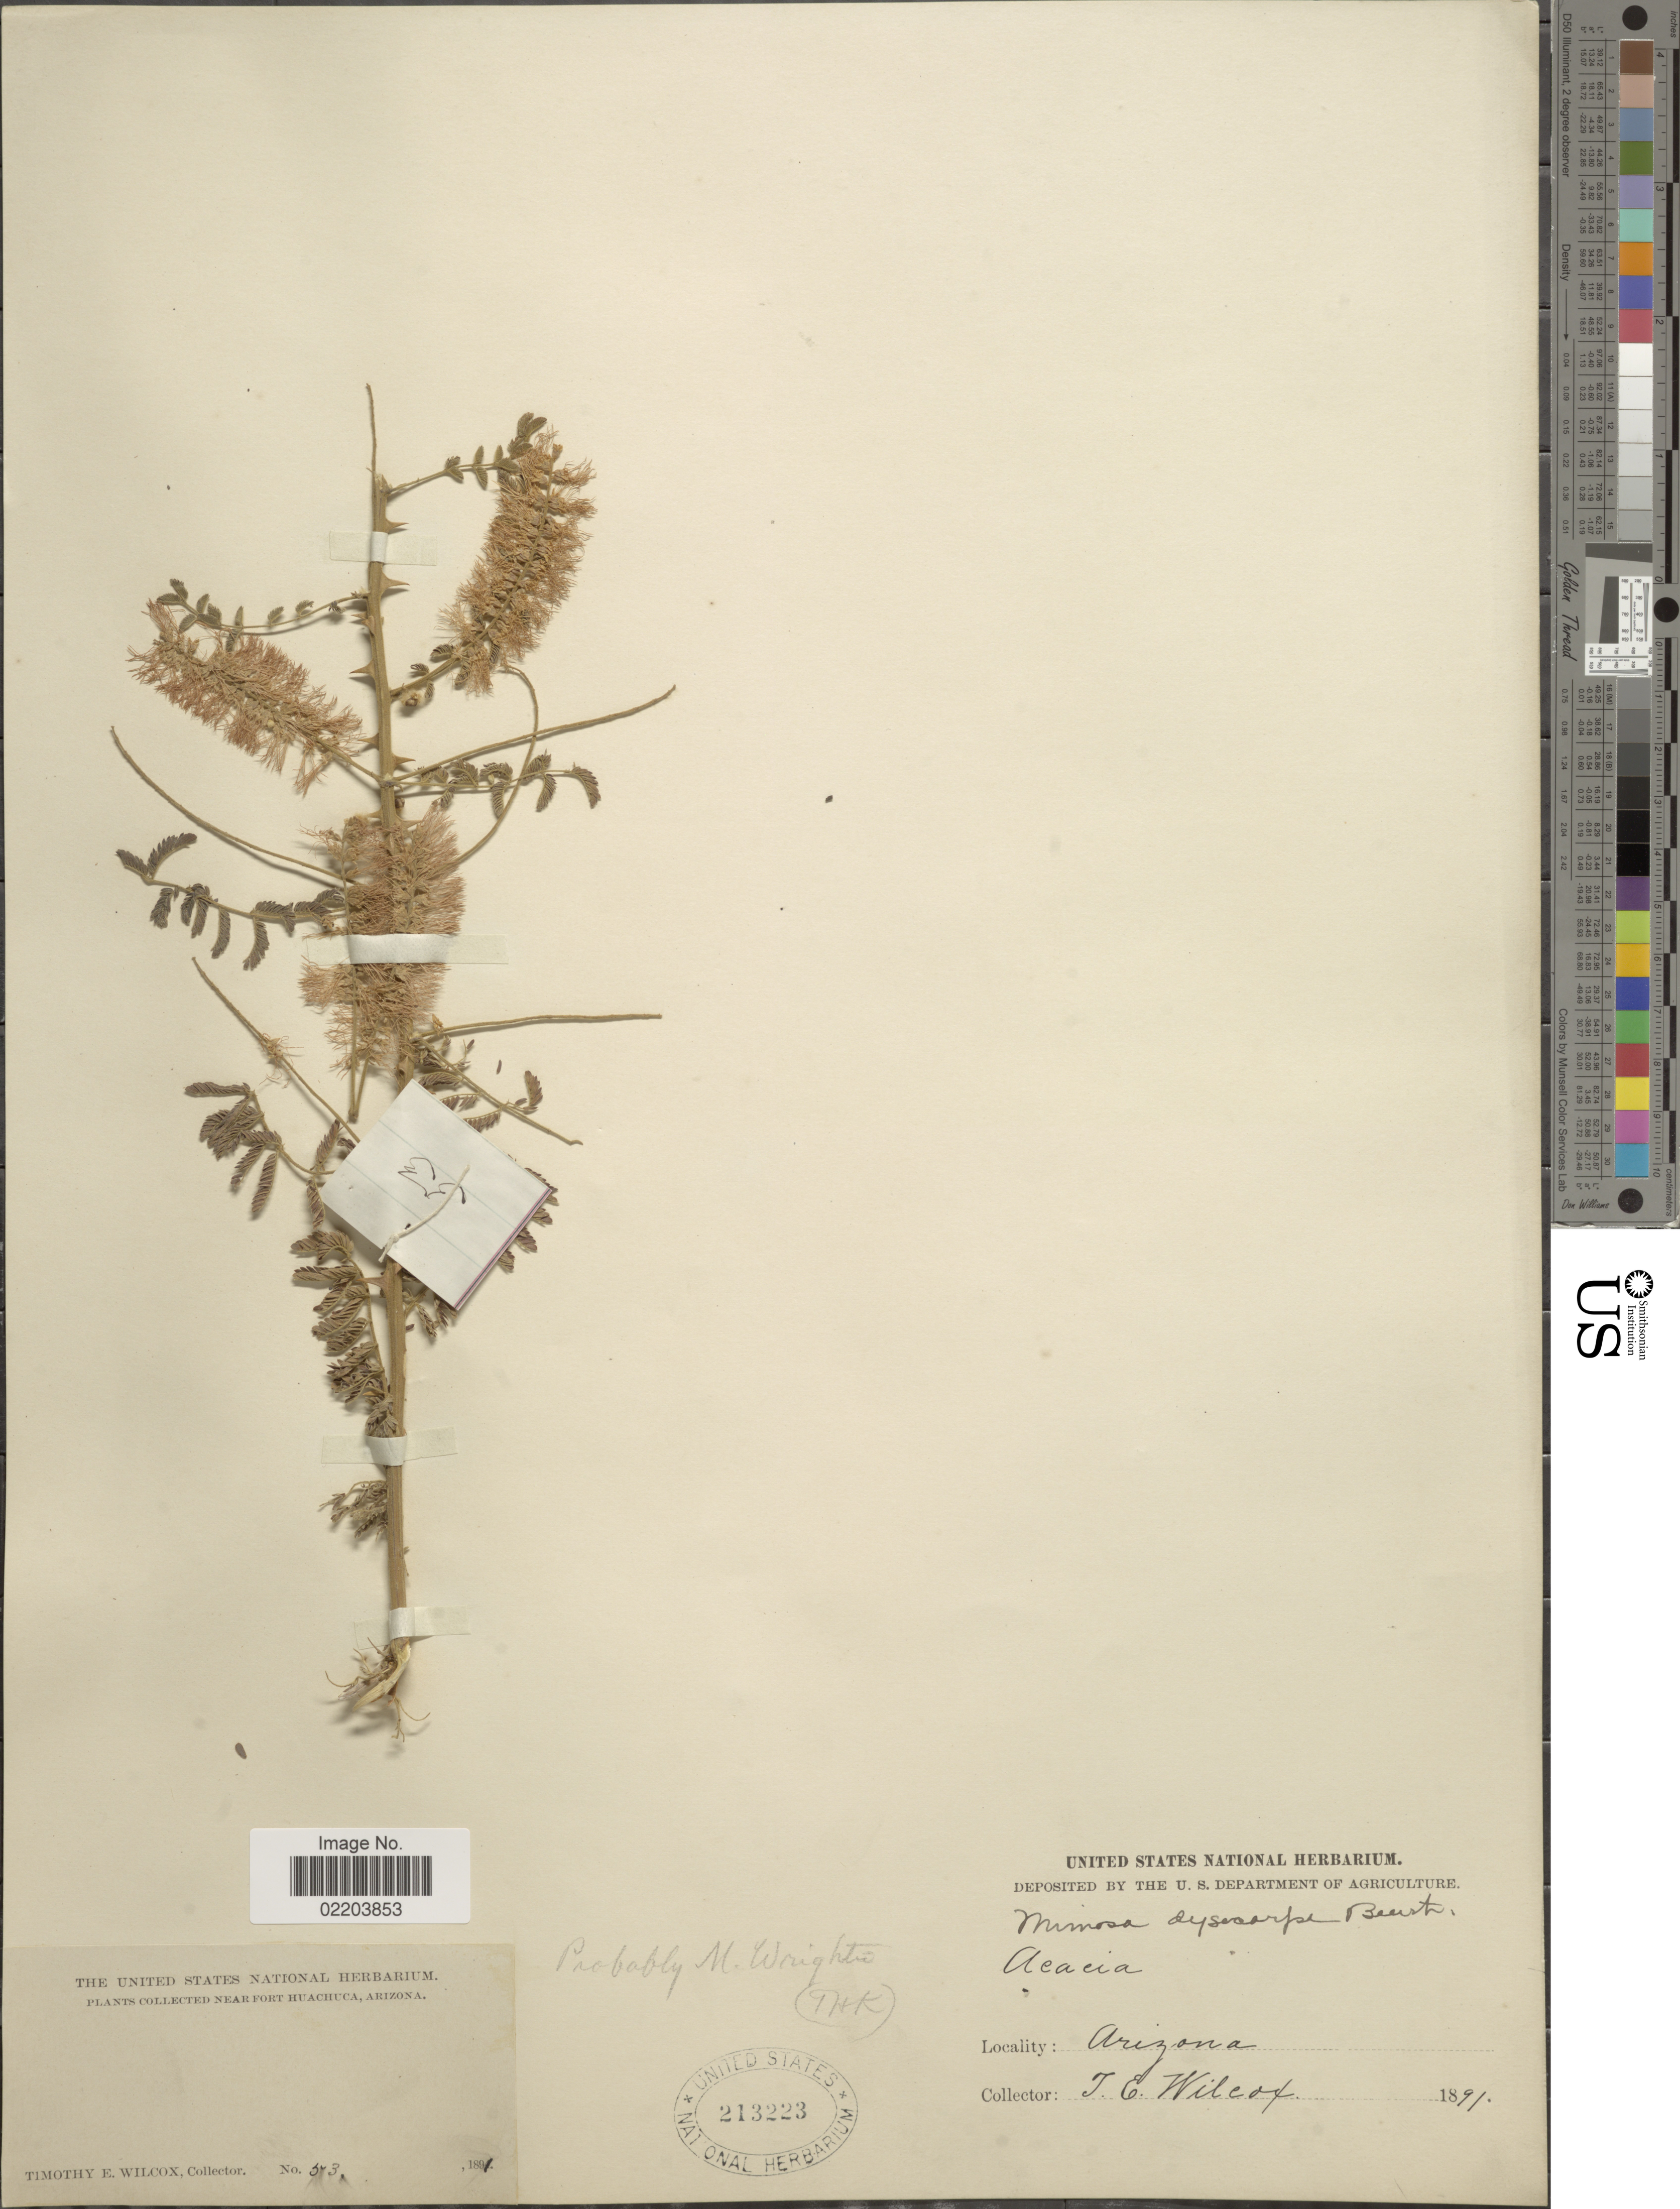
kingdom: Plantae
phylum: Tracheophyta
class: Magnoliopsida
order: Fabales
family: Fabaceae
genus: Mimosa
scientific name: Mimosa wrightii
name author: A. Gray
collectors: T. E. Wilcox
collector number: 53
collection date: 1891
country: United States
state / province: Arizona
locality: Near Fort Huachuca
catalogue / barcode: US 213223